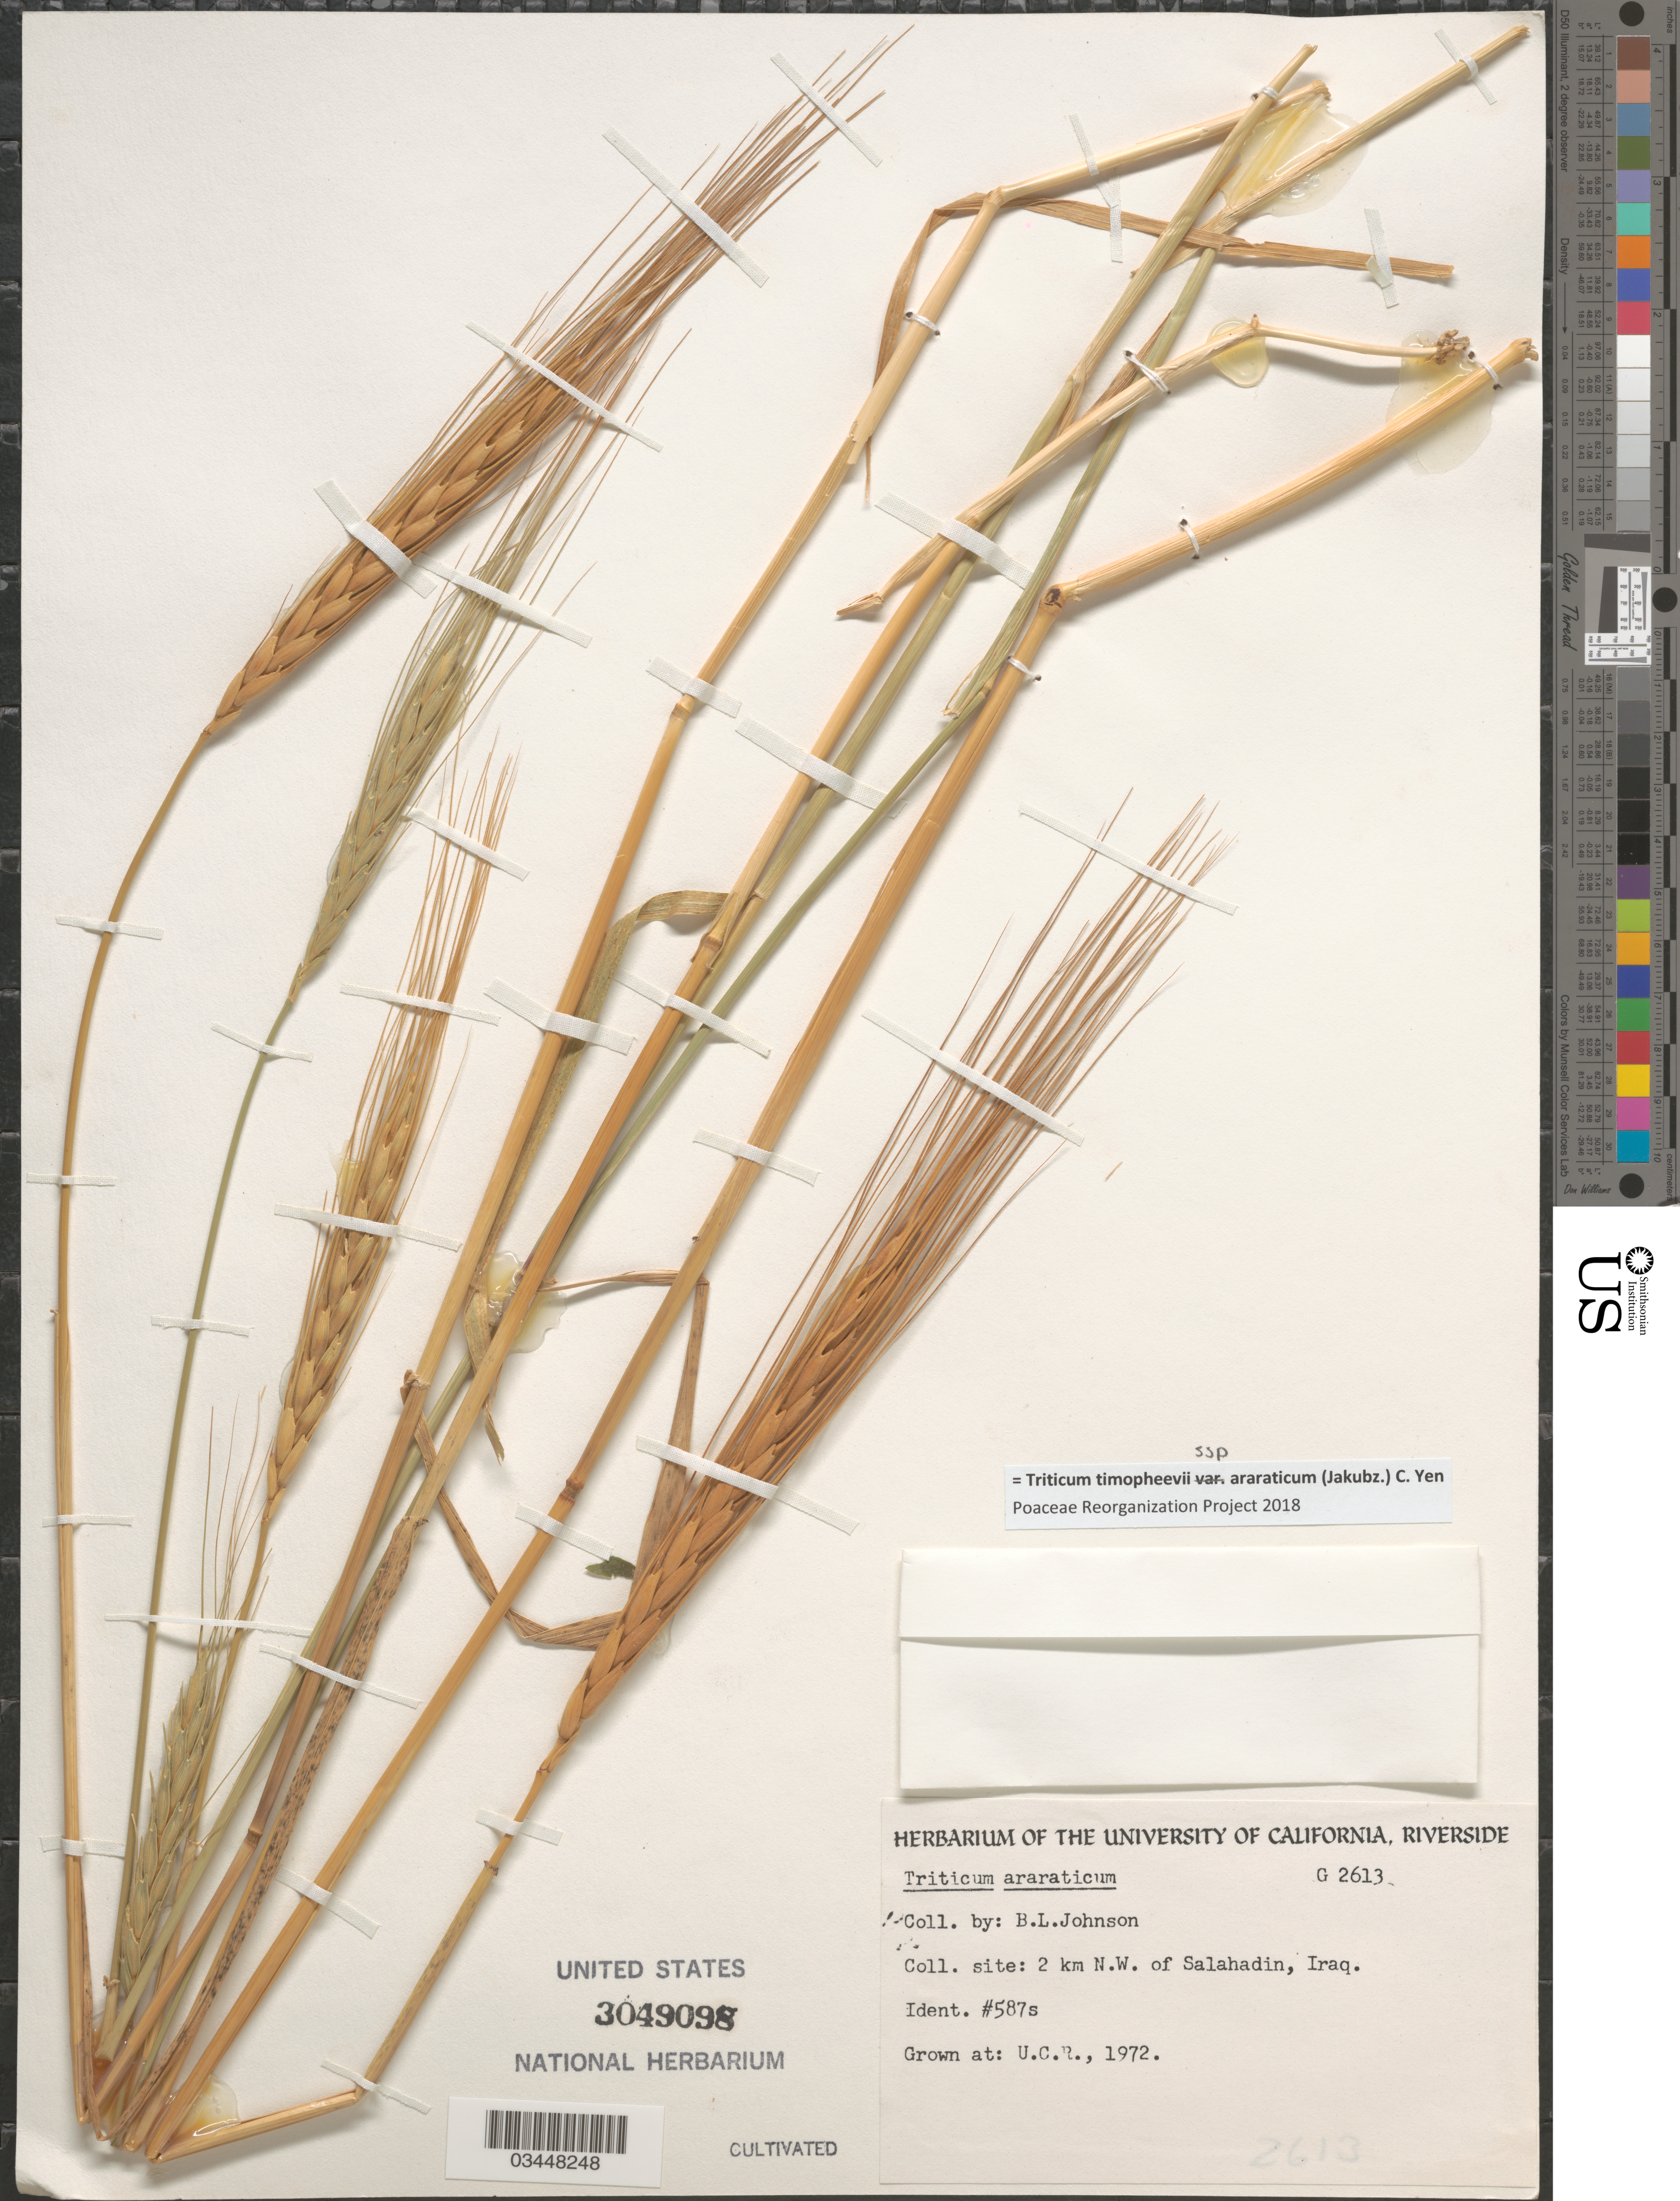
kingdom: Plantae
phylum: Tracheophyta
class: Liliopsida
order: Poales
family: Poaceae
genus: Triticum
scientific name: Triticum timopheevii subsp. araraticum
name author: (Jakubz.) C. Yen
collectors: ex herb. Univ. of California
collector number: G2613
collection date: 1972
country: United States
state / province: California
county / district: Riverside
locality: U.C.R.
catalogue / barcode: US 3049098